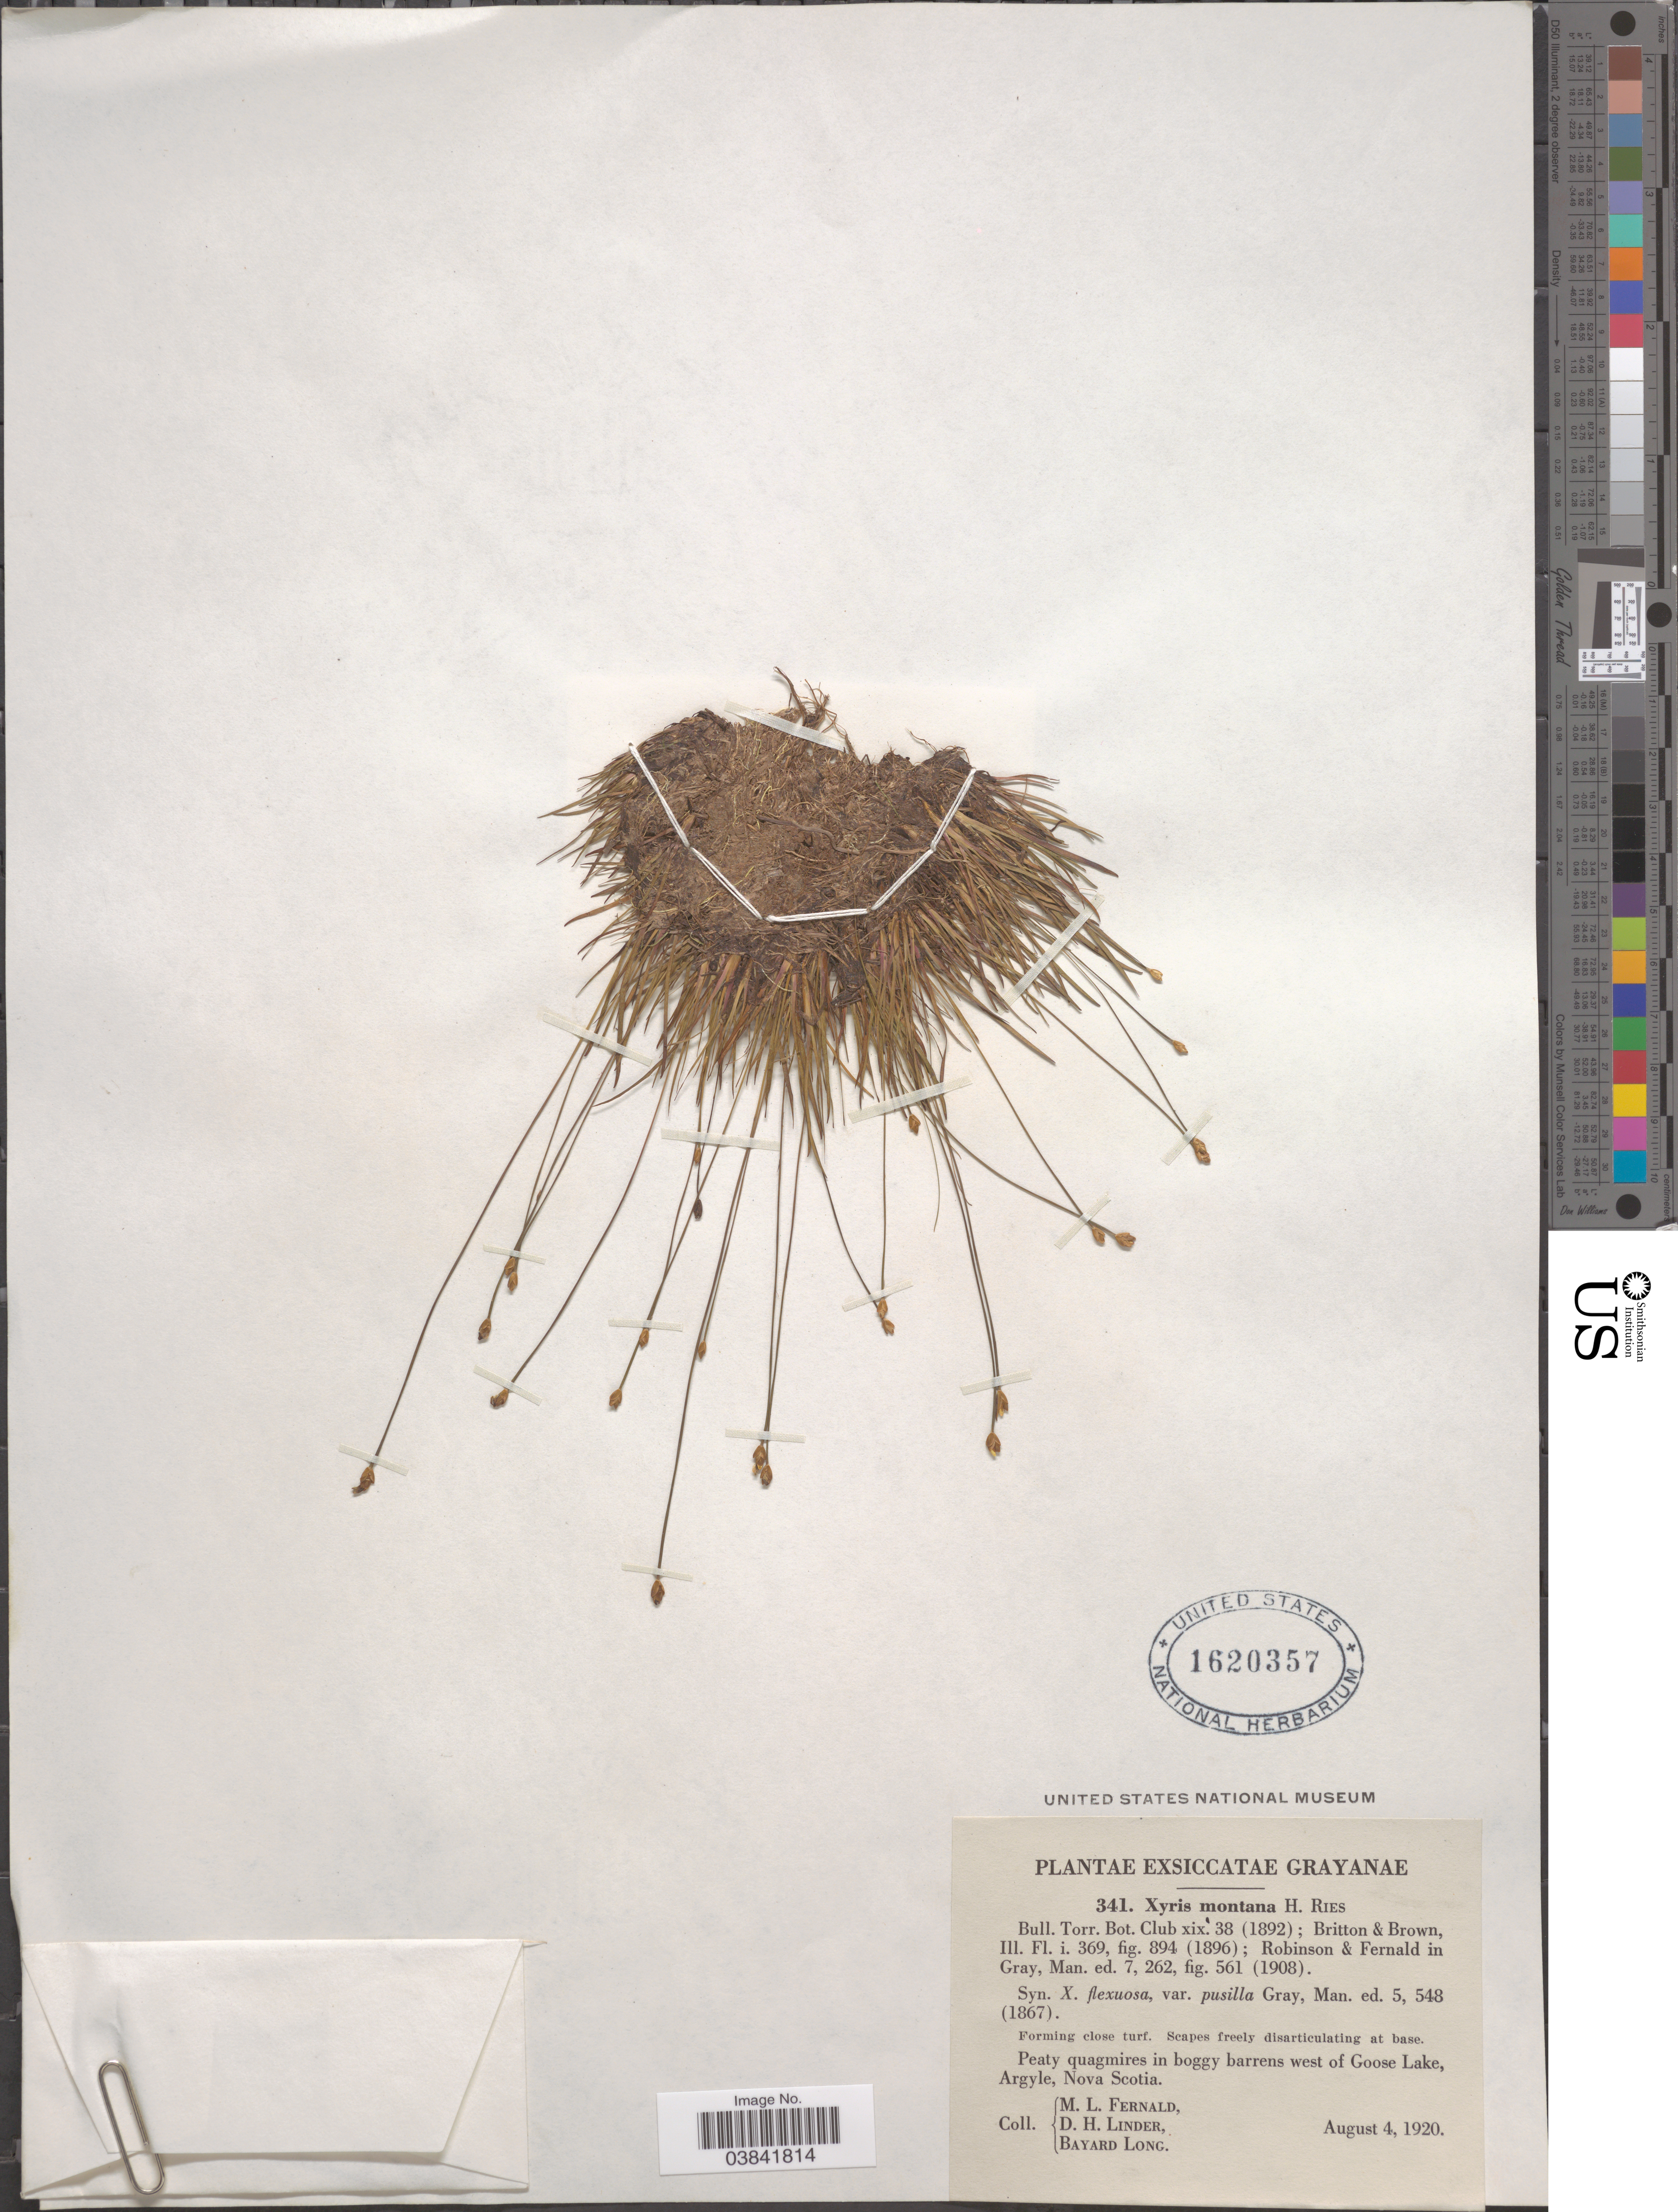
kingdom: Plantae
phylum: Tracheophyta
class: Liliopsida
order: Poales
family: Xyridaceae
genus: Xyris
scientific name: Xyris montana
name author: Ries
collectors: M. L. Fernald, D. Linder & B. Long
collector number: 341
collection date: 1920-08-04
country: Canada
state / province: Nova Scotia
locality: Peaty quagmires in boggy barrens west of Goose Lake, Argyle.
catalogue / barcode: US 1620357